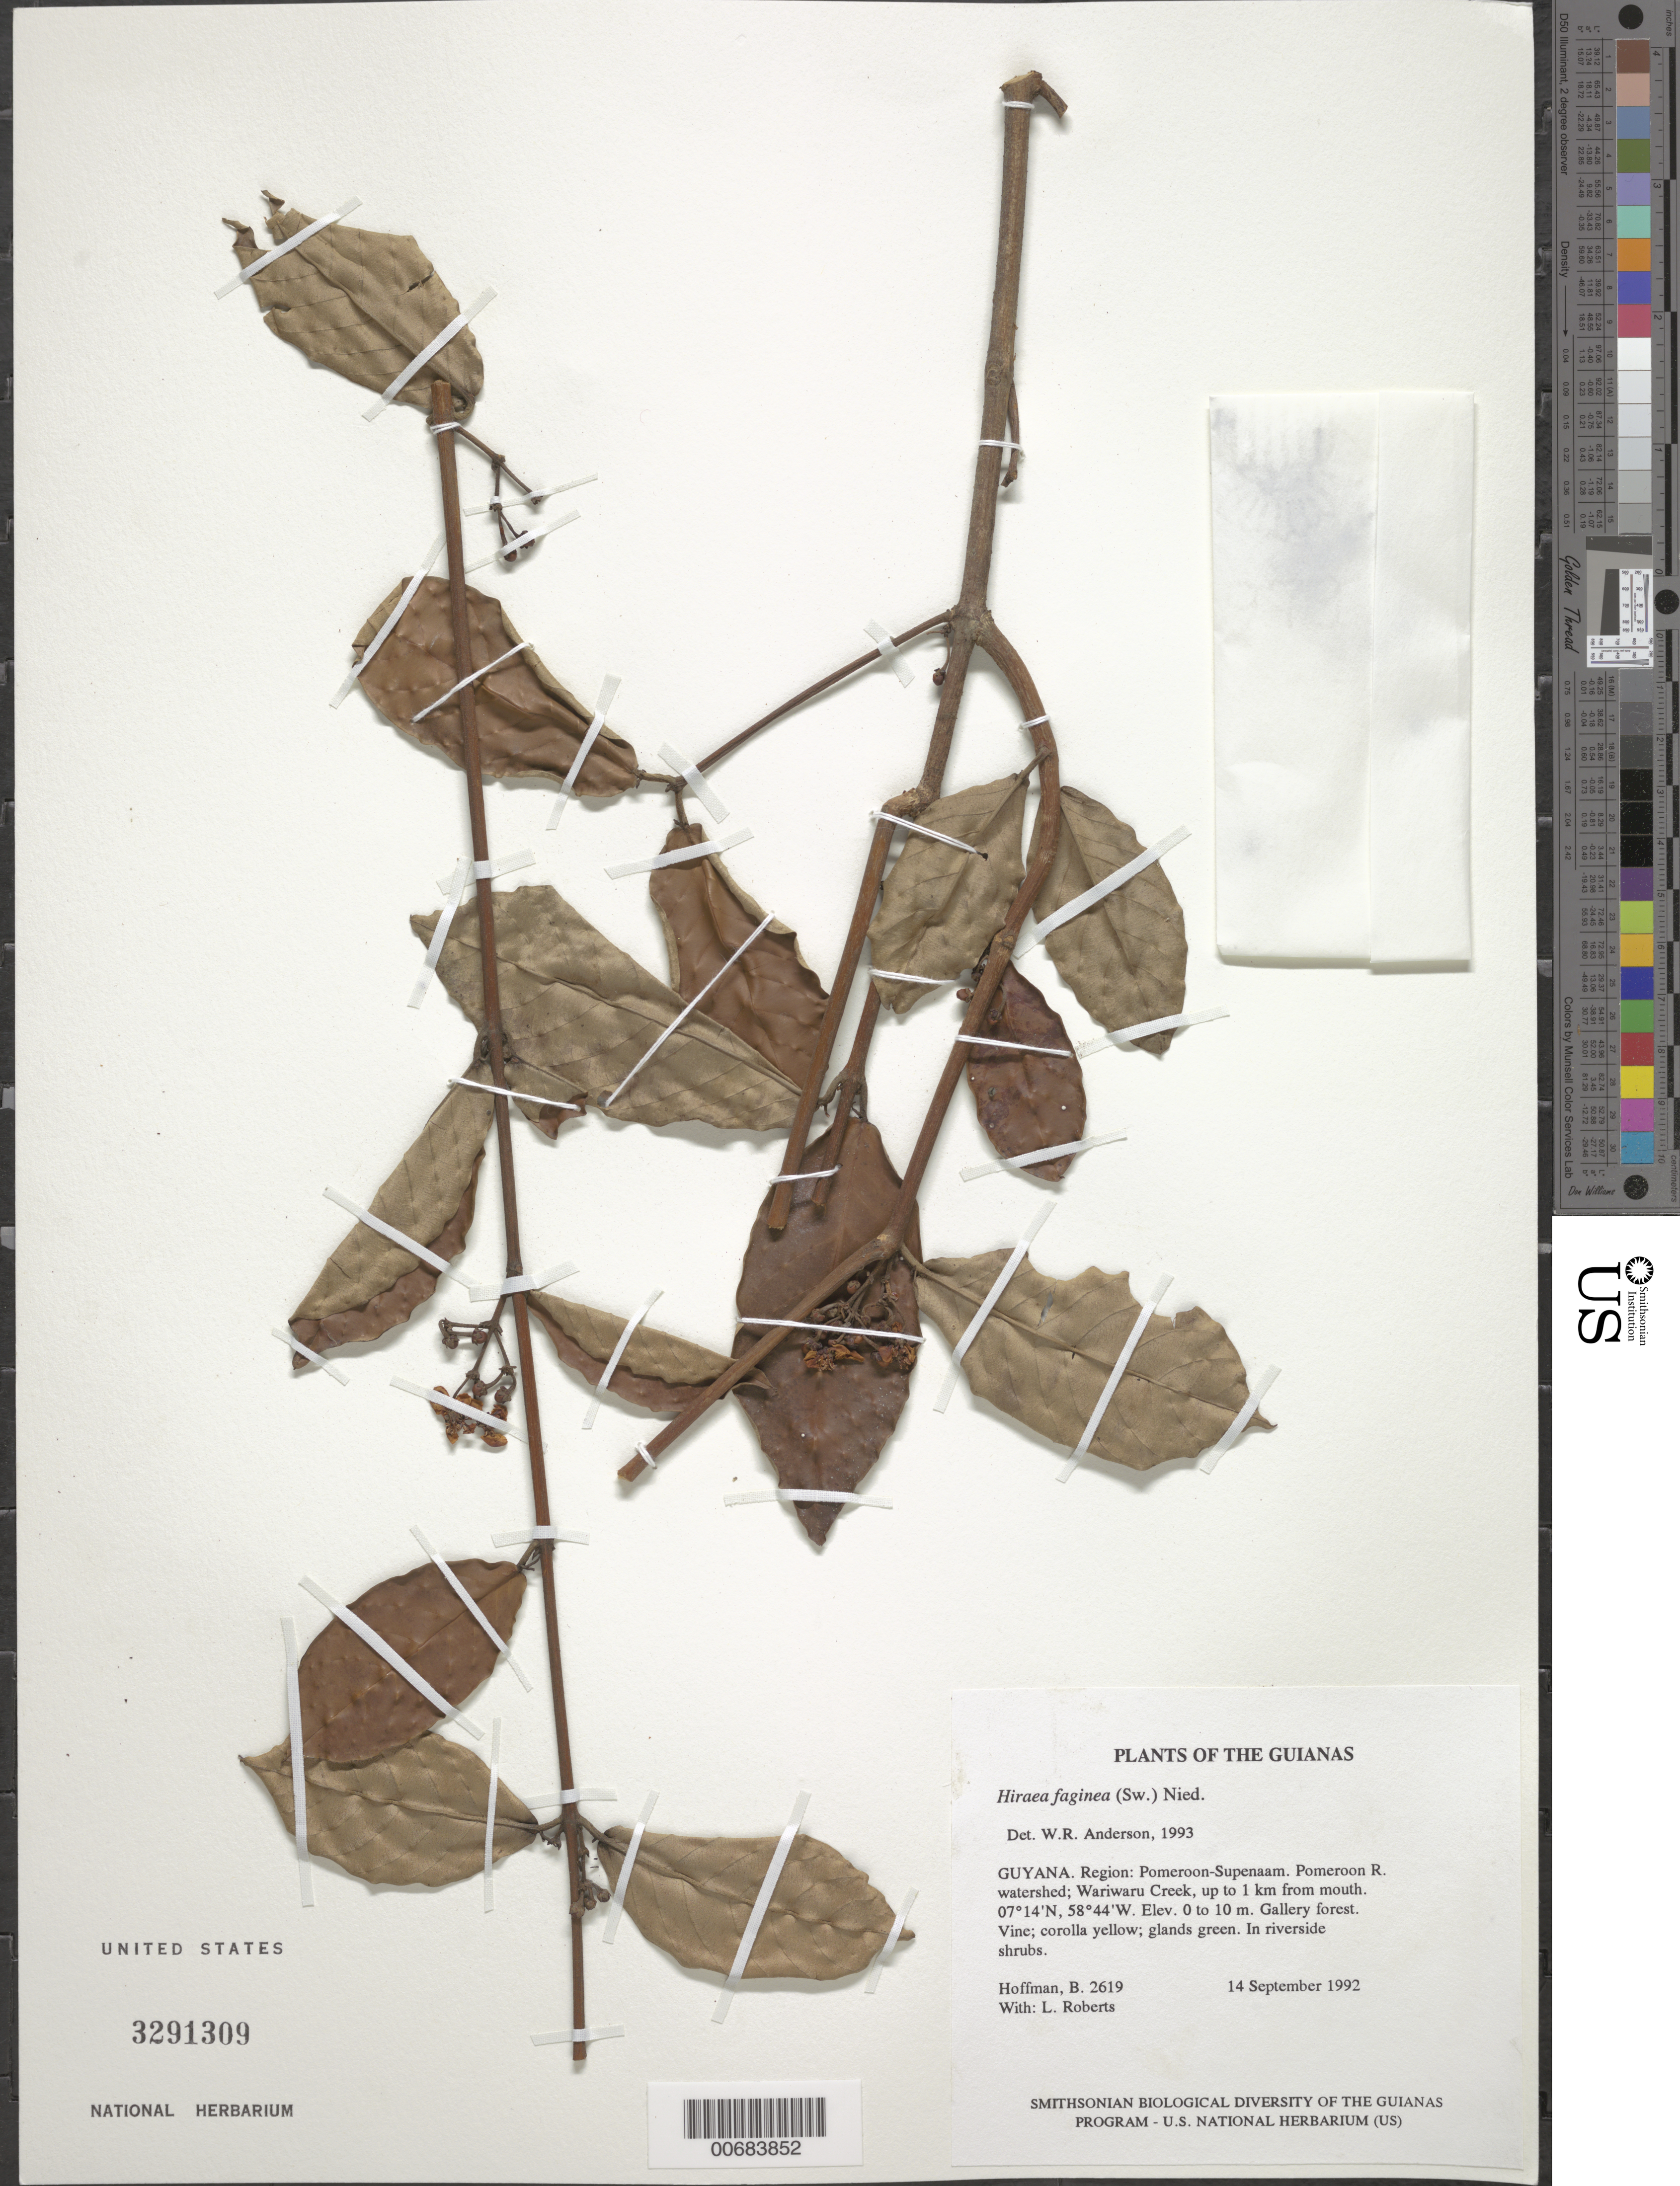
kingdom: Plantae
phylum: Tracheophyta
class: Magnoliopsida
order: Malpighiales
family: Malpighiaceae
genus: Hiraea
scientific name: Hiraea faginea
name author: (Sw.) Nied.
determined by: Anderson, W. R., (MICH), University of Michigan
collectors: B. Hoffman & L. Roberts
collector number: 2619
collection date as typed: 14 September 1992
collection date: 1992-09-14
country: Guyana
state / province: Pomeroon-Supenaam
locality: Pomeroon River watershed; Wariwaru Creek, 0-1 km from mouth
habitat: Gallery forest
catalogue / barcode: US 3291309